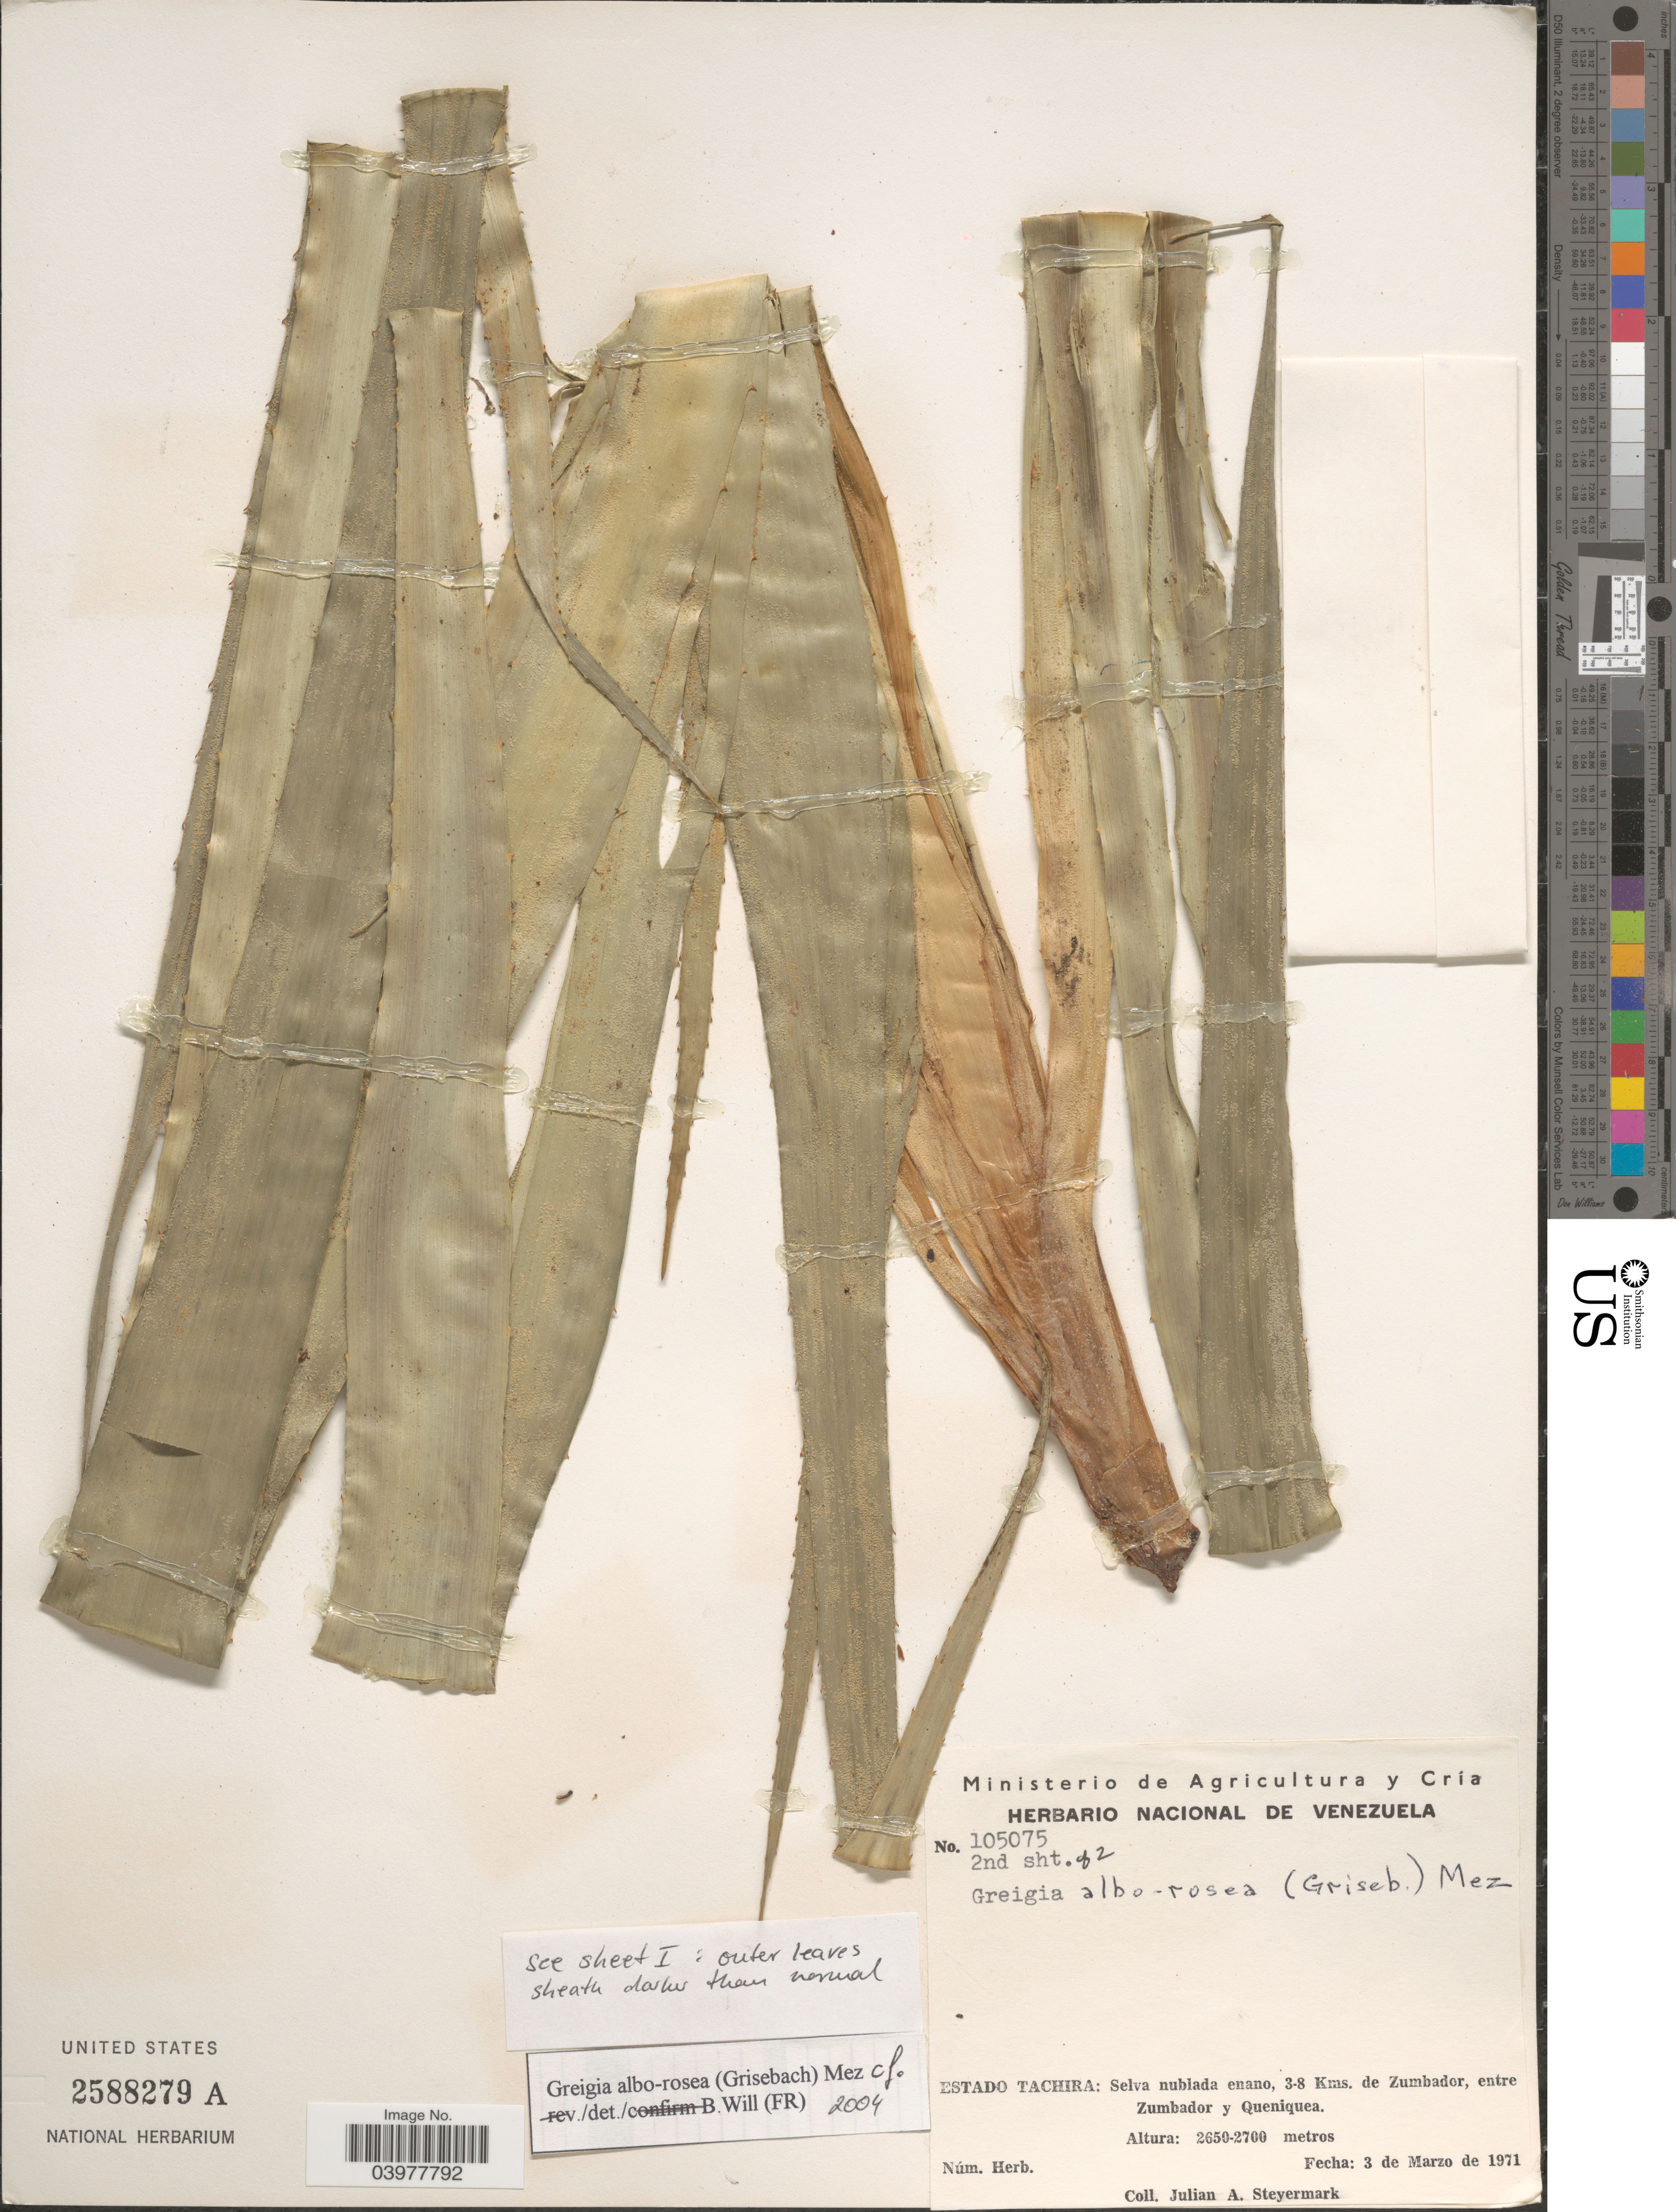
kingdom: Plantae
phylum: Tracheophyta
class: Liliopsida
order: Poales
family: Bromeliaceae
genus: Greigia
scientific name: Greigia alborosea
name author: Mez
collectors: J. Steyermark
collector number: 105075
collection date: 1971-03-03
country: Venezuela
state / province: Tachira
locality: Selva nublada enano, 3-8 Kms. de Zumbador, entre Zumbador y Queniquea.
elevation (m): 2650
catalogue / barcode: US 2588279A